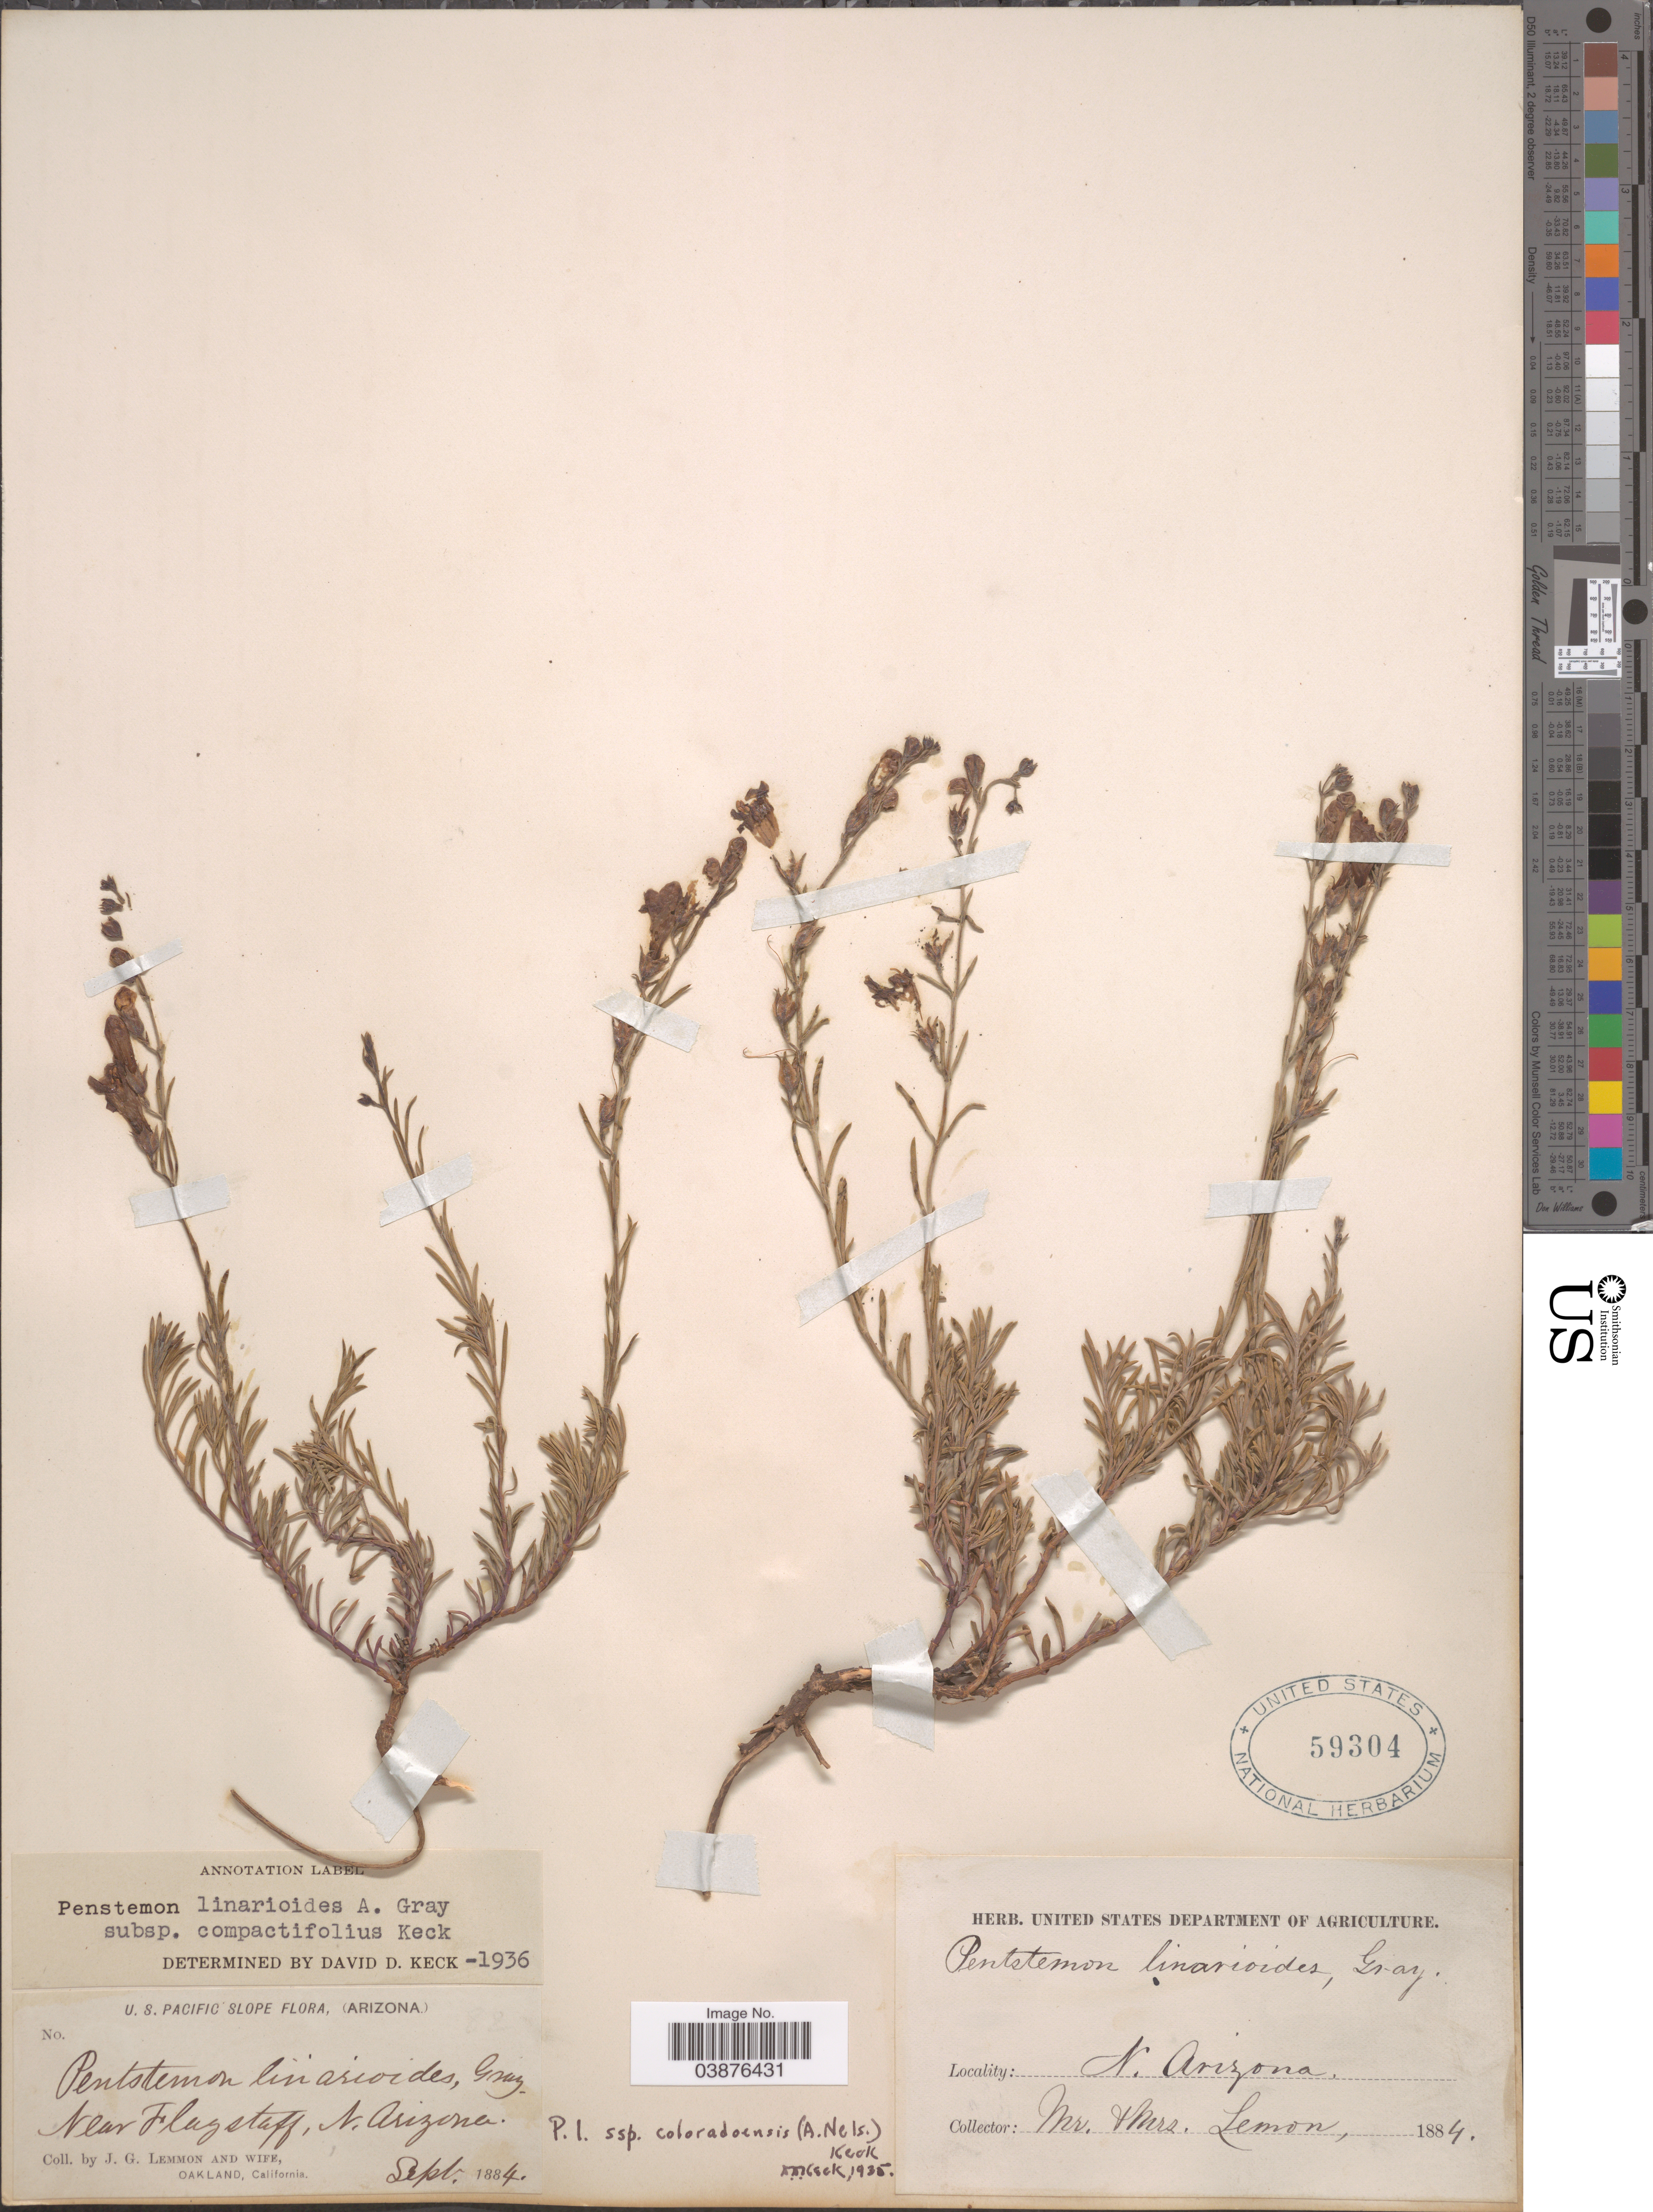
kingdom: Plantae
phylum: Tracheophyta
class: Magnoliopsida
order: Lamiales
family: Plantaginaceae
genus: Penstemon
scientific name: Penstemon linarioides var. viridis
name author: D.D. Keck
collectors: J. Lemmon & Mrs. J. G. Lemmon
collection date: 1884-09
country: United States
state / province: Arizona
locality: Pacific Slope. Near Flagstaff, N. Arizona.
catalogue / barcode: US 59304